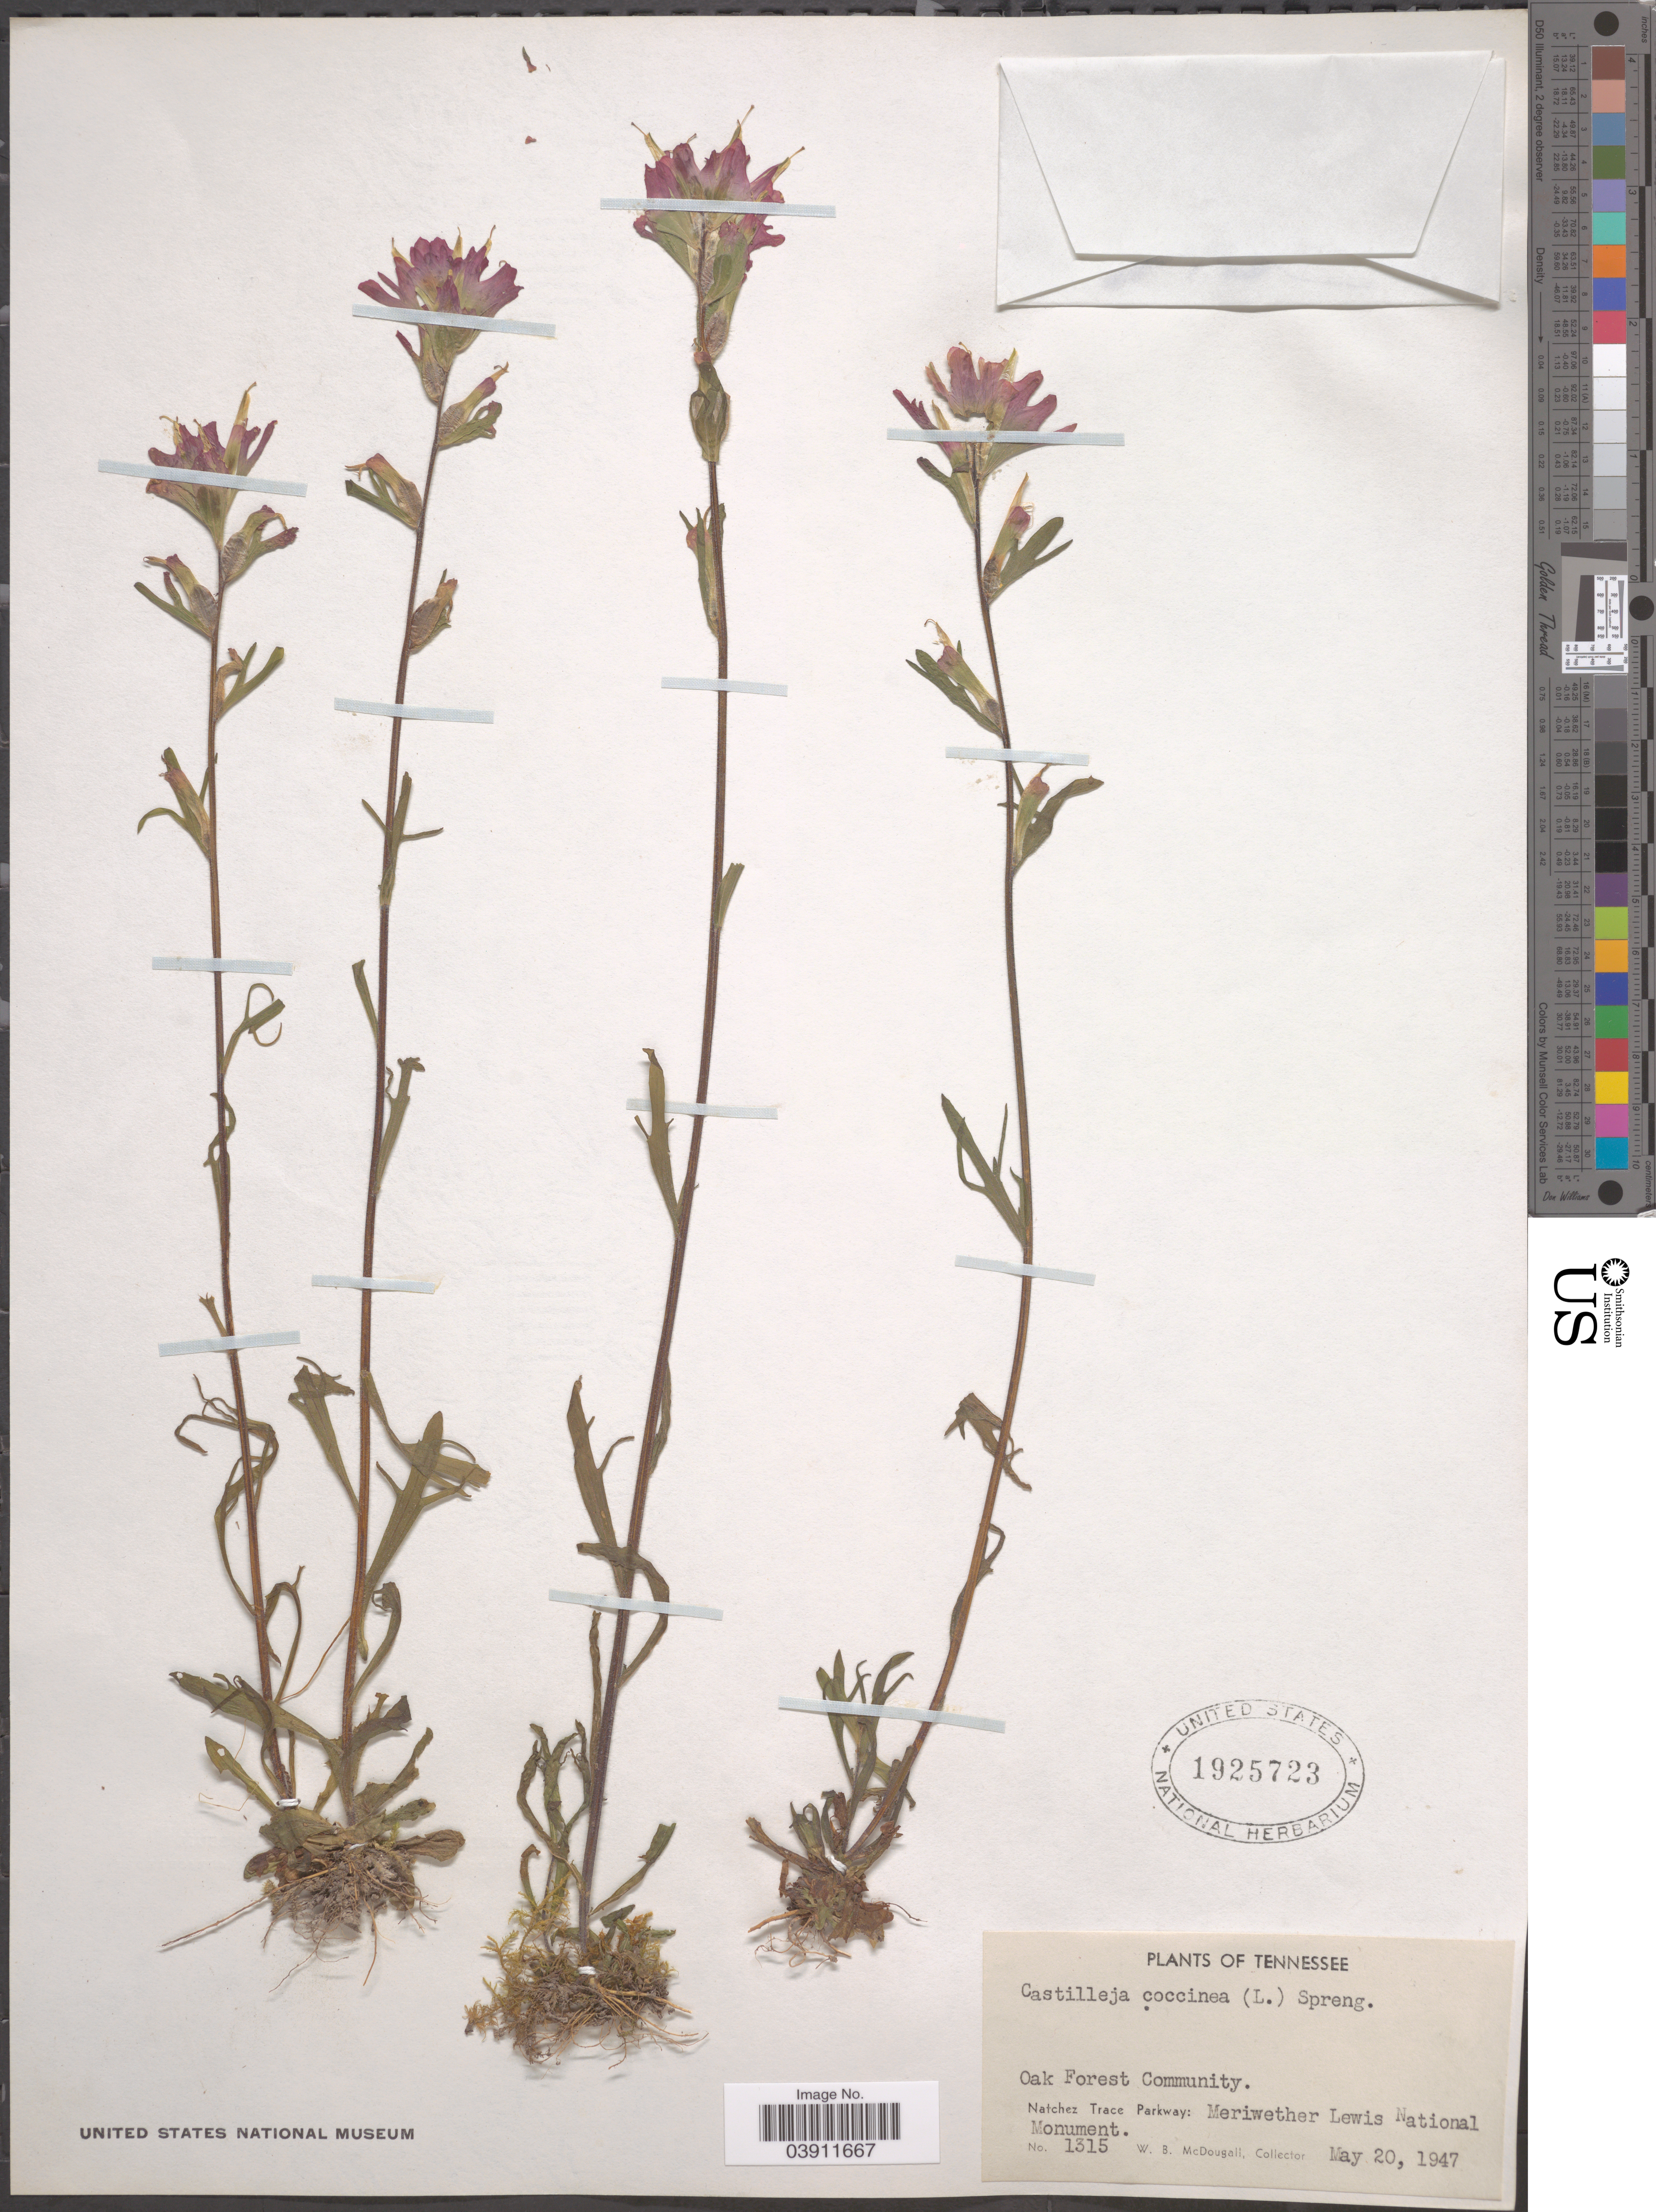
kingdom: Plantae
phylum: Tracheophyta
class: Magnoliopsida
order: Lamiales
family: Orobanchaceae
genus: Castilleja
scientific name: Castilleja coccinea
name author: (L.) Spreng.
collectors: W. B. McDougall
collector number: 1315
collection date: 1947-05-20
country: United States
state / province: Tennessee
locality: Oak Forest Community. Natchez Trace Parkway: Meriwether Lewis National Monument.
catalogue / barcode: US 1925723